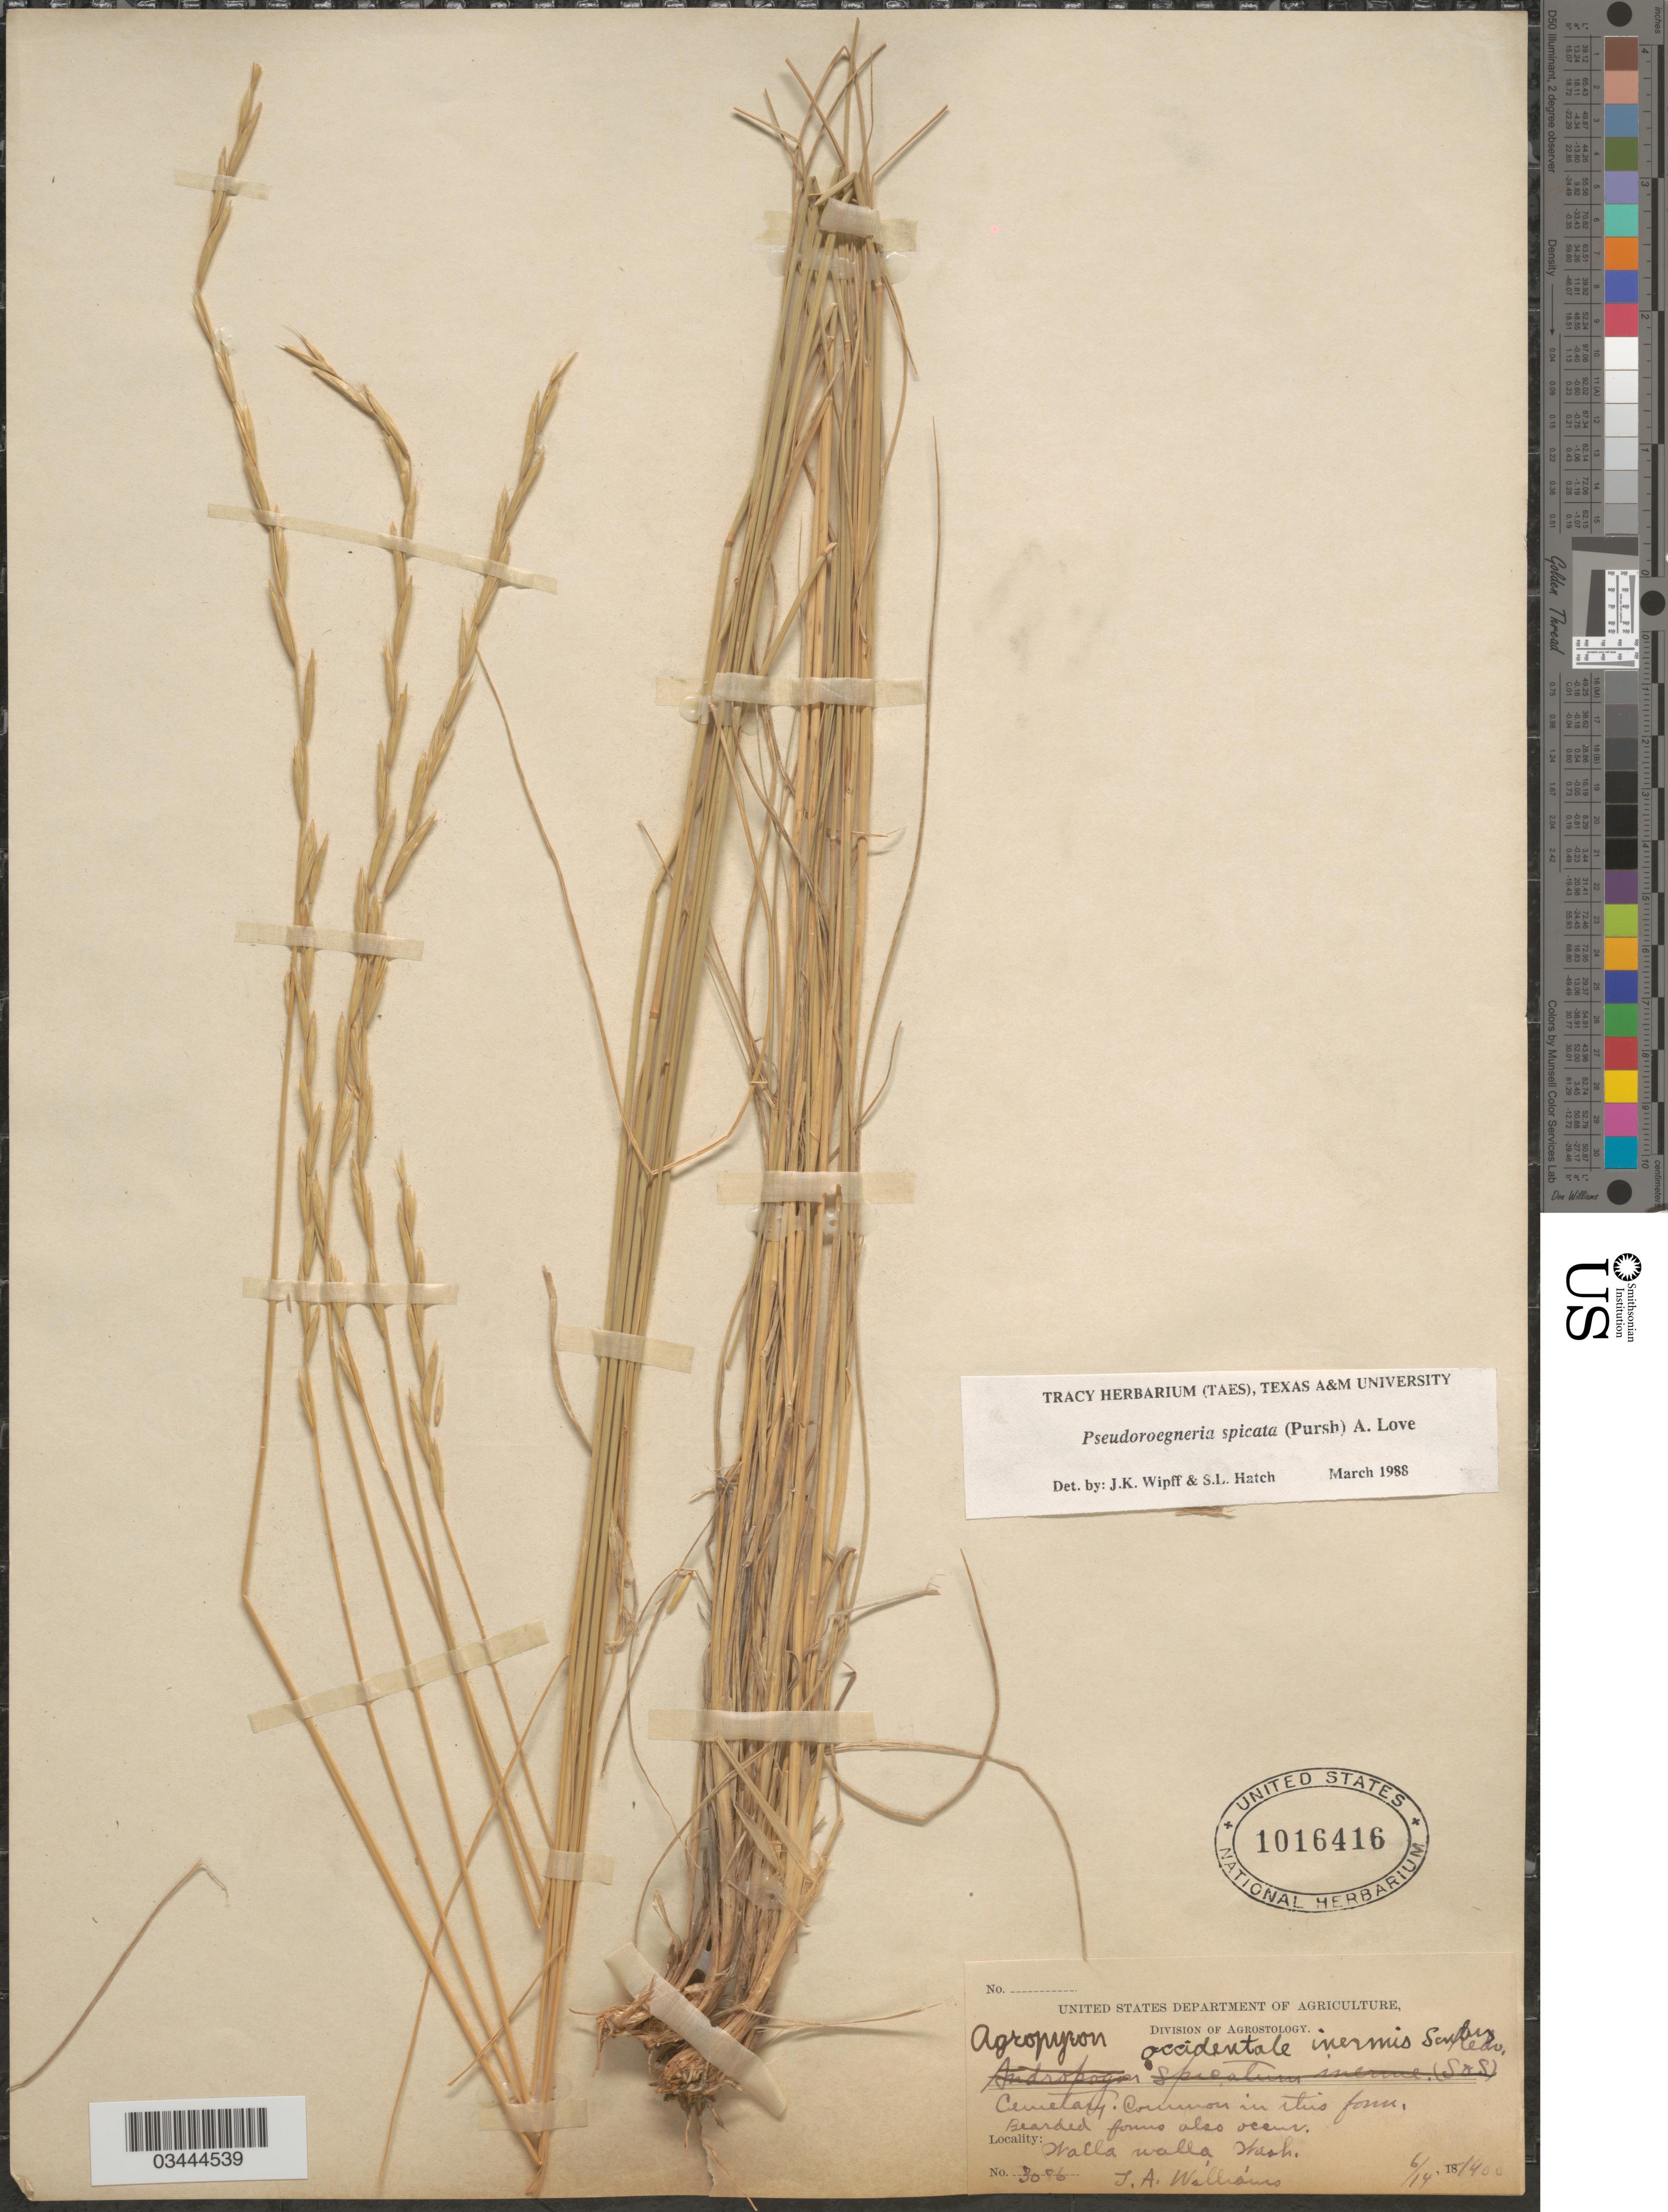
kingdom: Plantae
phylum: Tracheophyta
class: Liliopsida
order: Poales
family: Poaceae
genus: Pseudoroegneria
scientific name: Pseudoroegneria spicata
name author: (Pursh) Á. Löve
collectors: T. Williams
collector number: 3076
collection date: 1900-06-14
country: United States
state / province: Washington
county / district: Walla Walla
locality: Cemetary. Walla walla.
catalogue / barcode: US 1016416